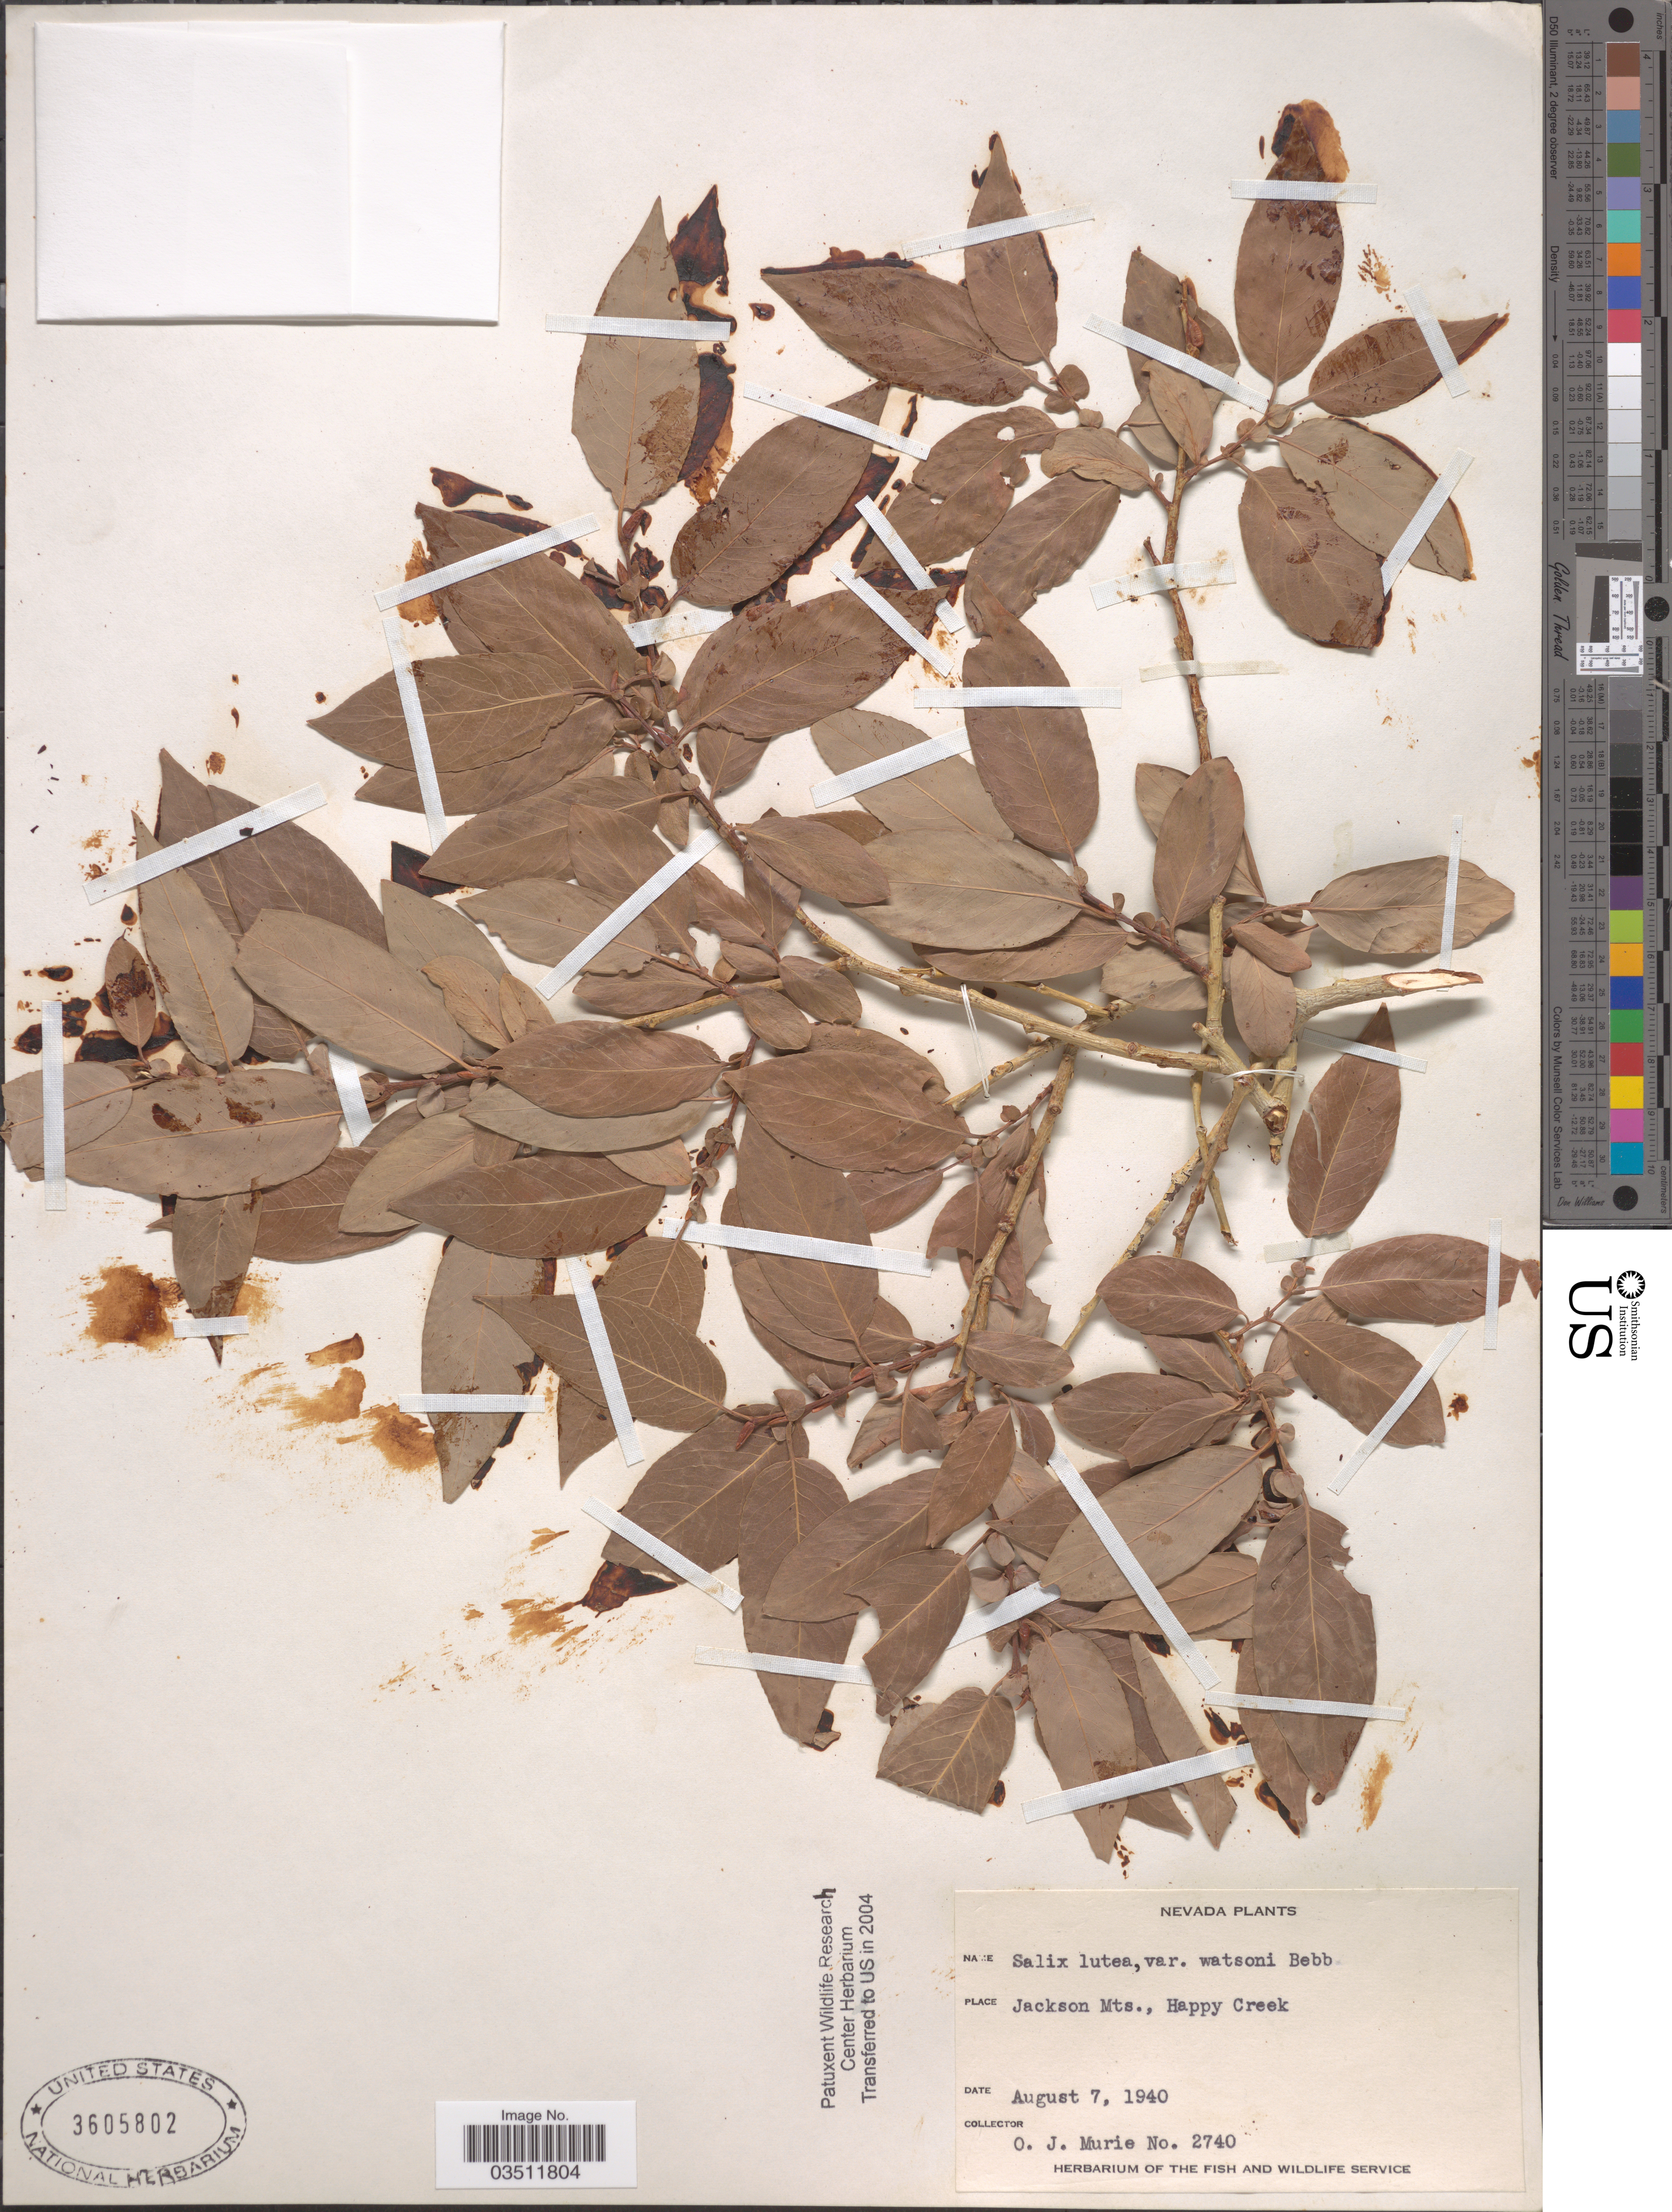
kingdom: Plantae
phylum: Tracheophyta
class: Magnoliopsida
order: Malpighiales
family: Salicaceae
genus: Salix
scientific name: Salix lutea var. watsonii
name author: (Bebb) Jeps.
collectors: O. Murie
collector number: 2740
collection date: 1940-08-07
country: United States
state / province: Nevada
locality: Jackson Mts., Happy Creek.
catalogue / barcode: US 3605802